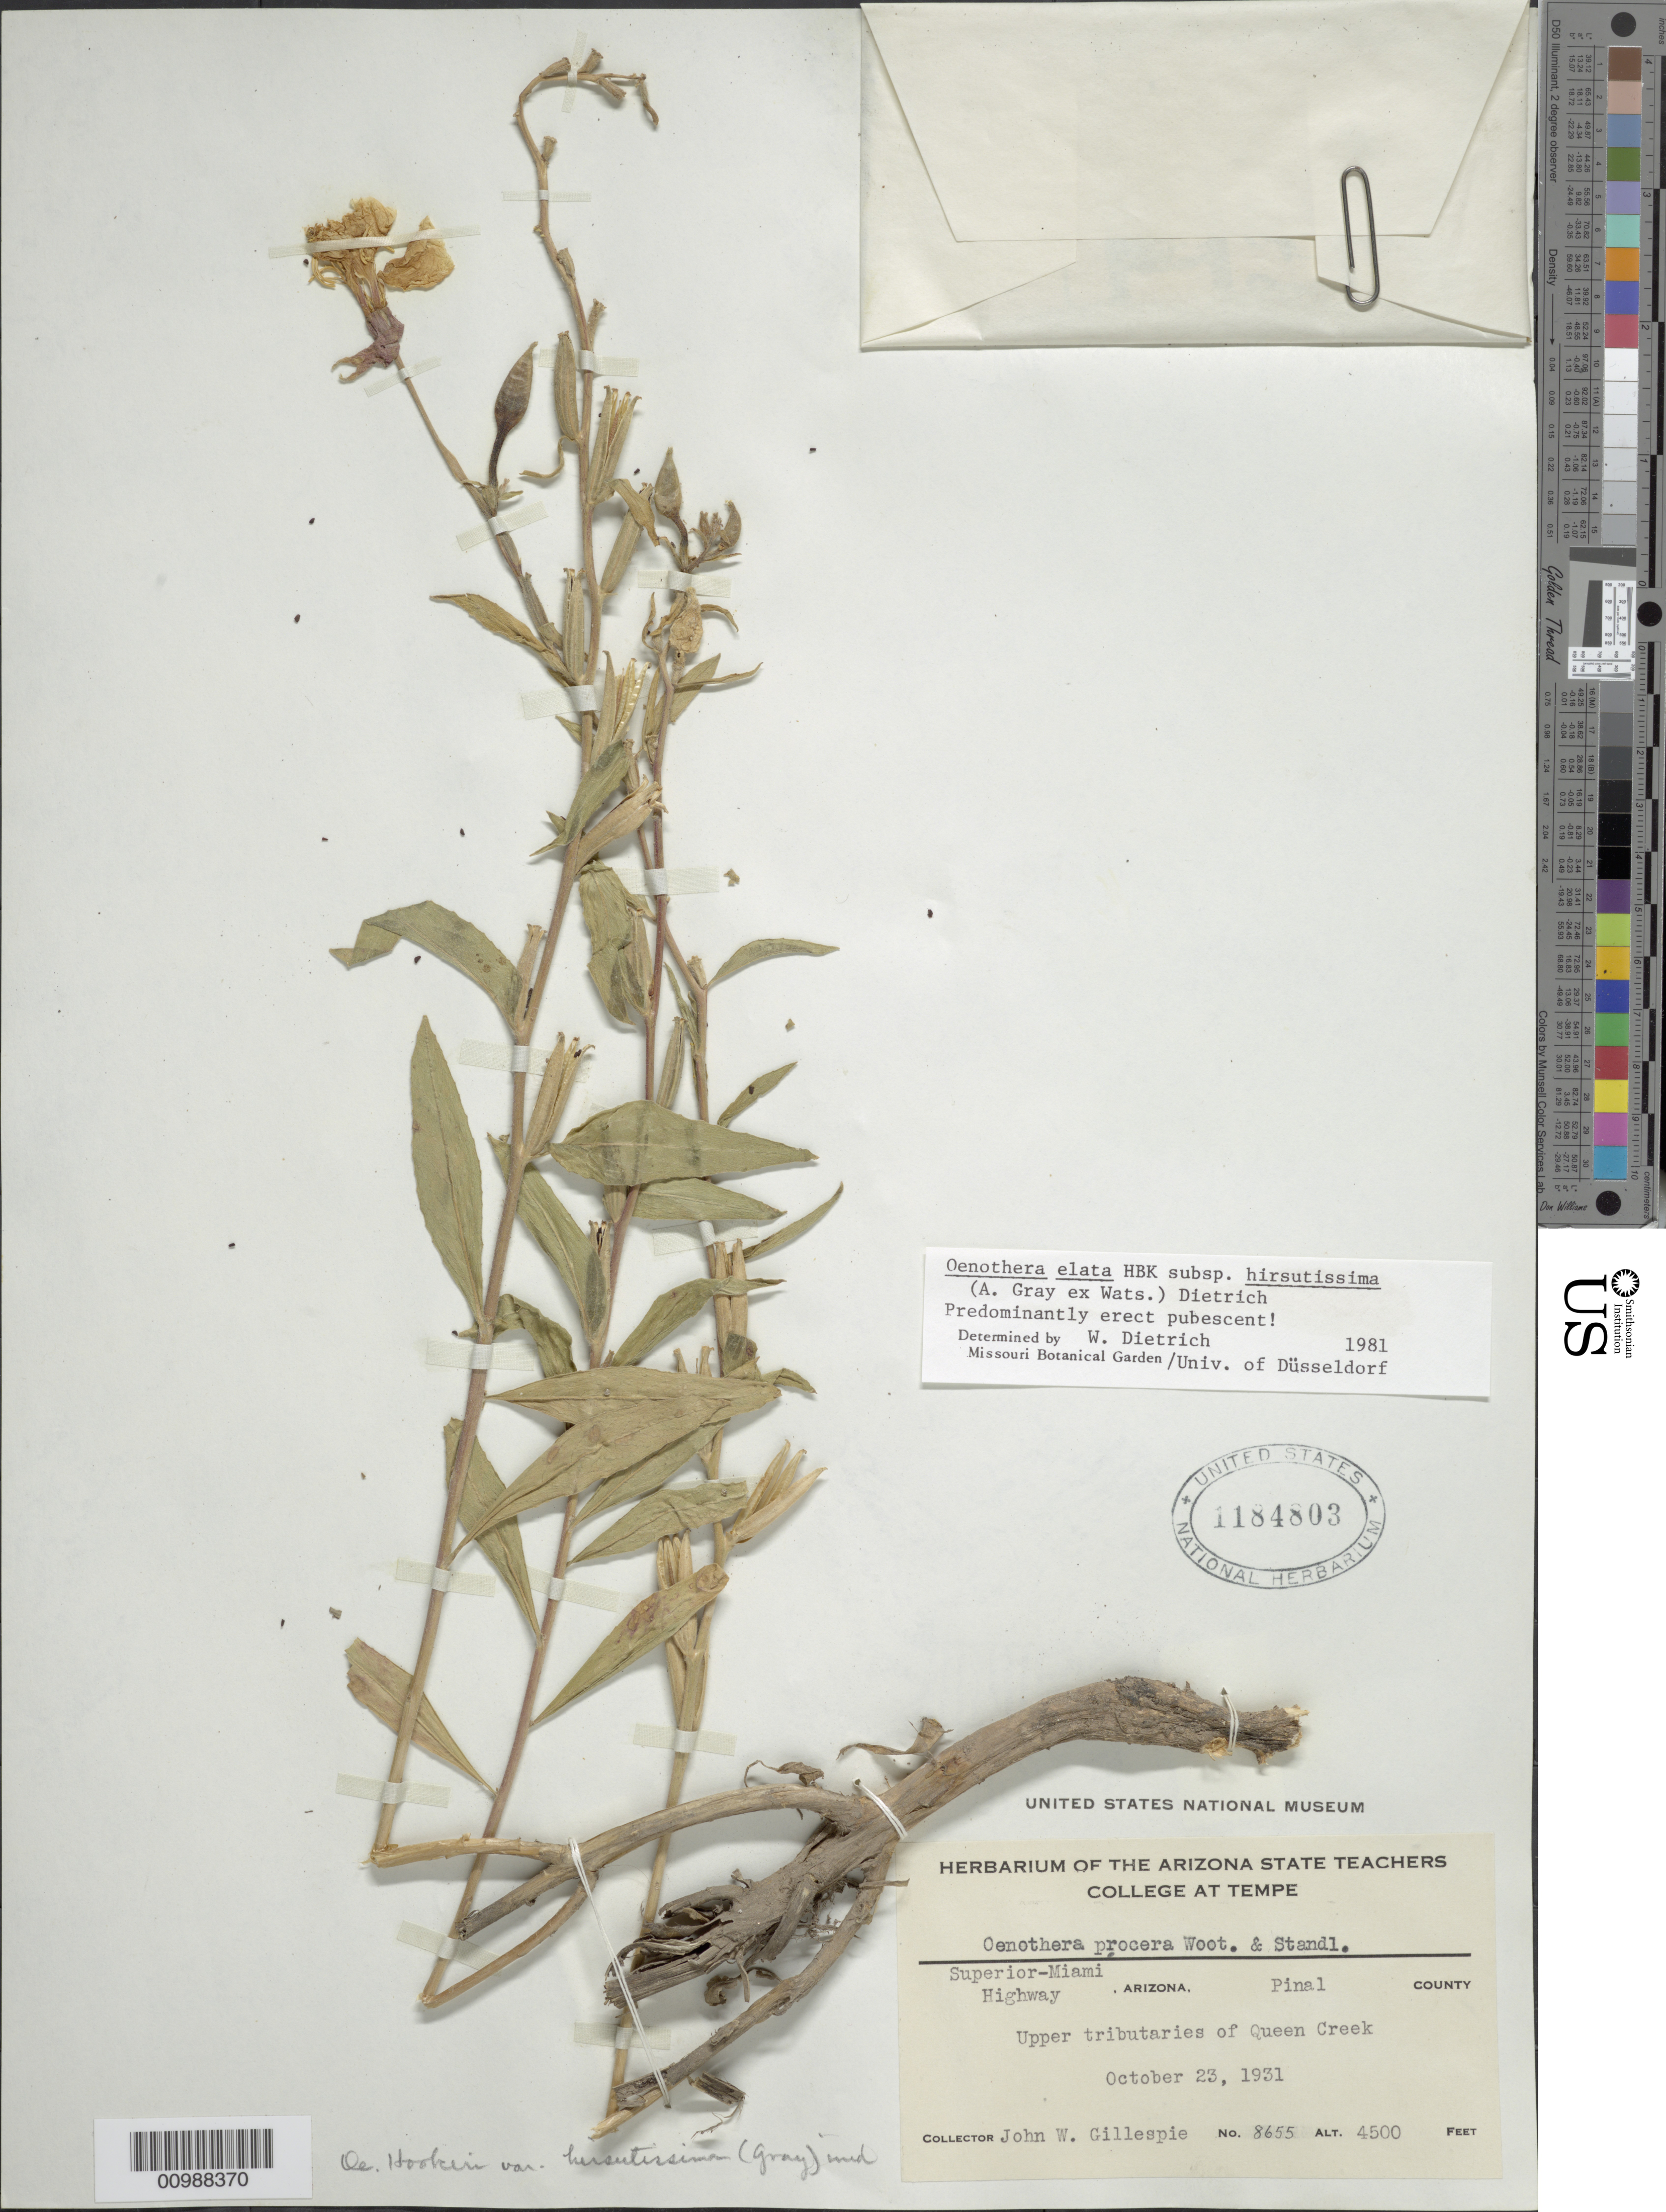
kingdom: Plantae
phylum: Tracheophyta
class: Magnoliopsida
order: Myrtales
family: Onagraceae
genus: Oenothera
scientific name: Oenothera elata subsp. hirsutissima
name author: (A. Gray ex S. Watson) W. Dietr.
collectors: J. W. Gillespie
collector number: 8655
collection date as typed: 23 Oct 1931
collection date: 1931-10-23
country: United States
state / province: Arizona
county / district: Pinal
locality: Upper tributaries of Queen Creek, Superior-Miami Highway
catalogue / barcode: US 1184803